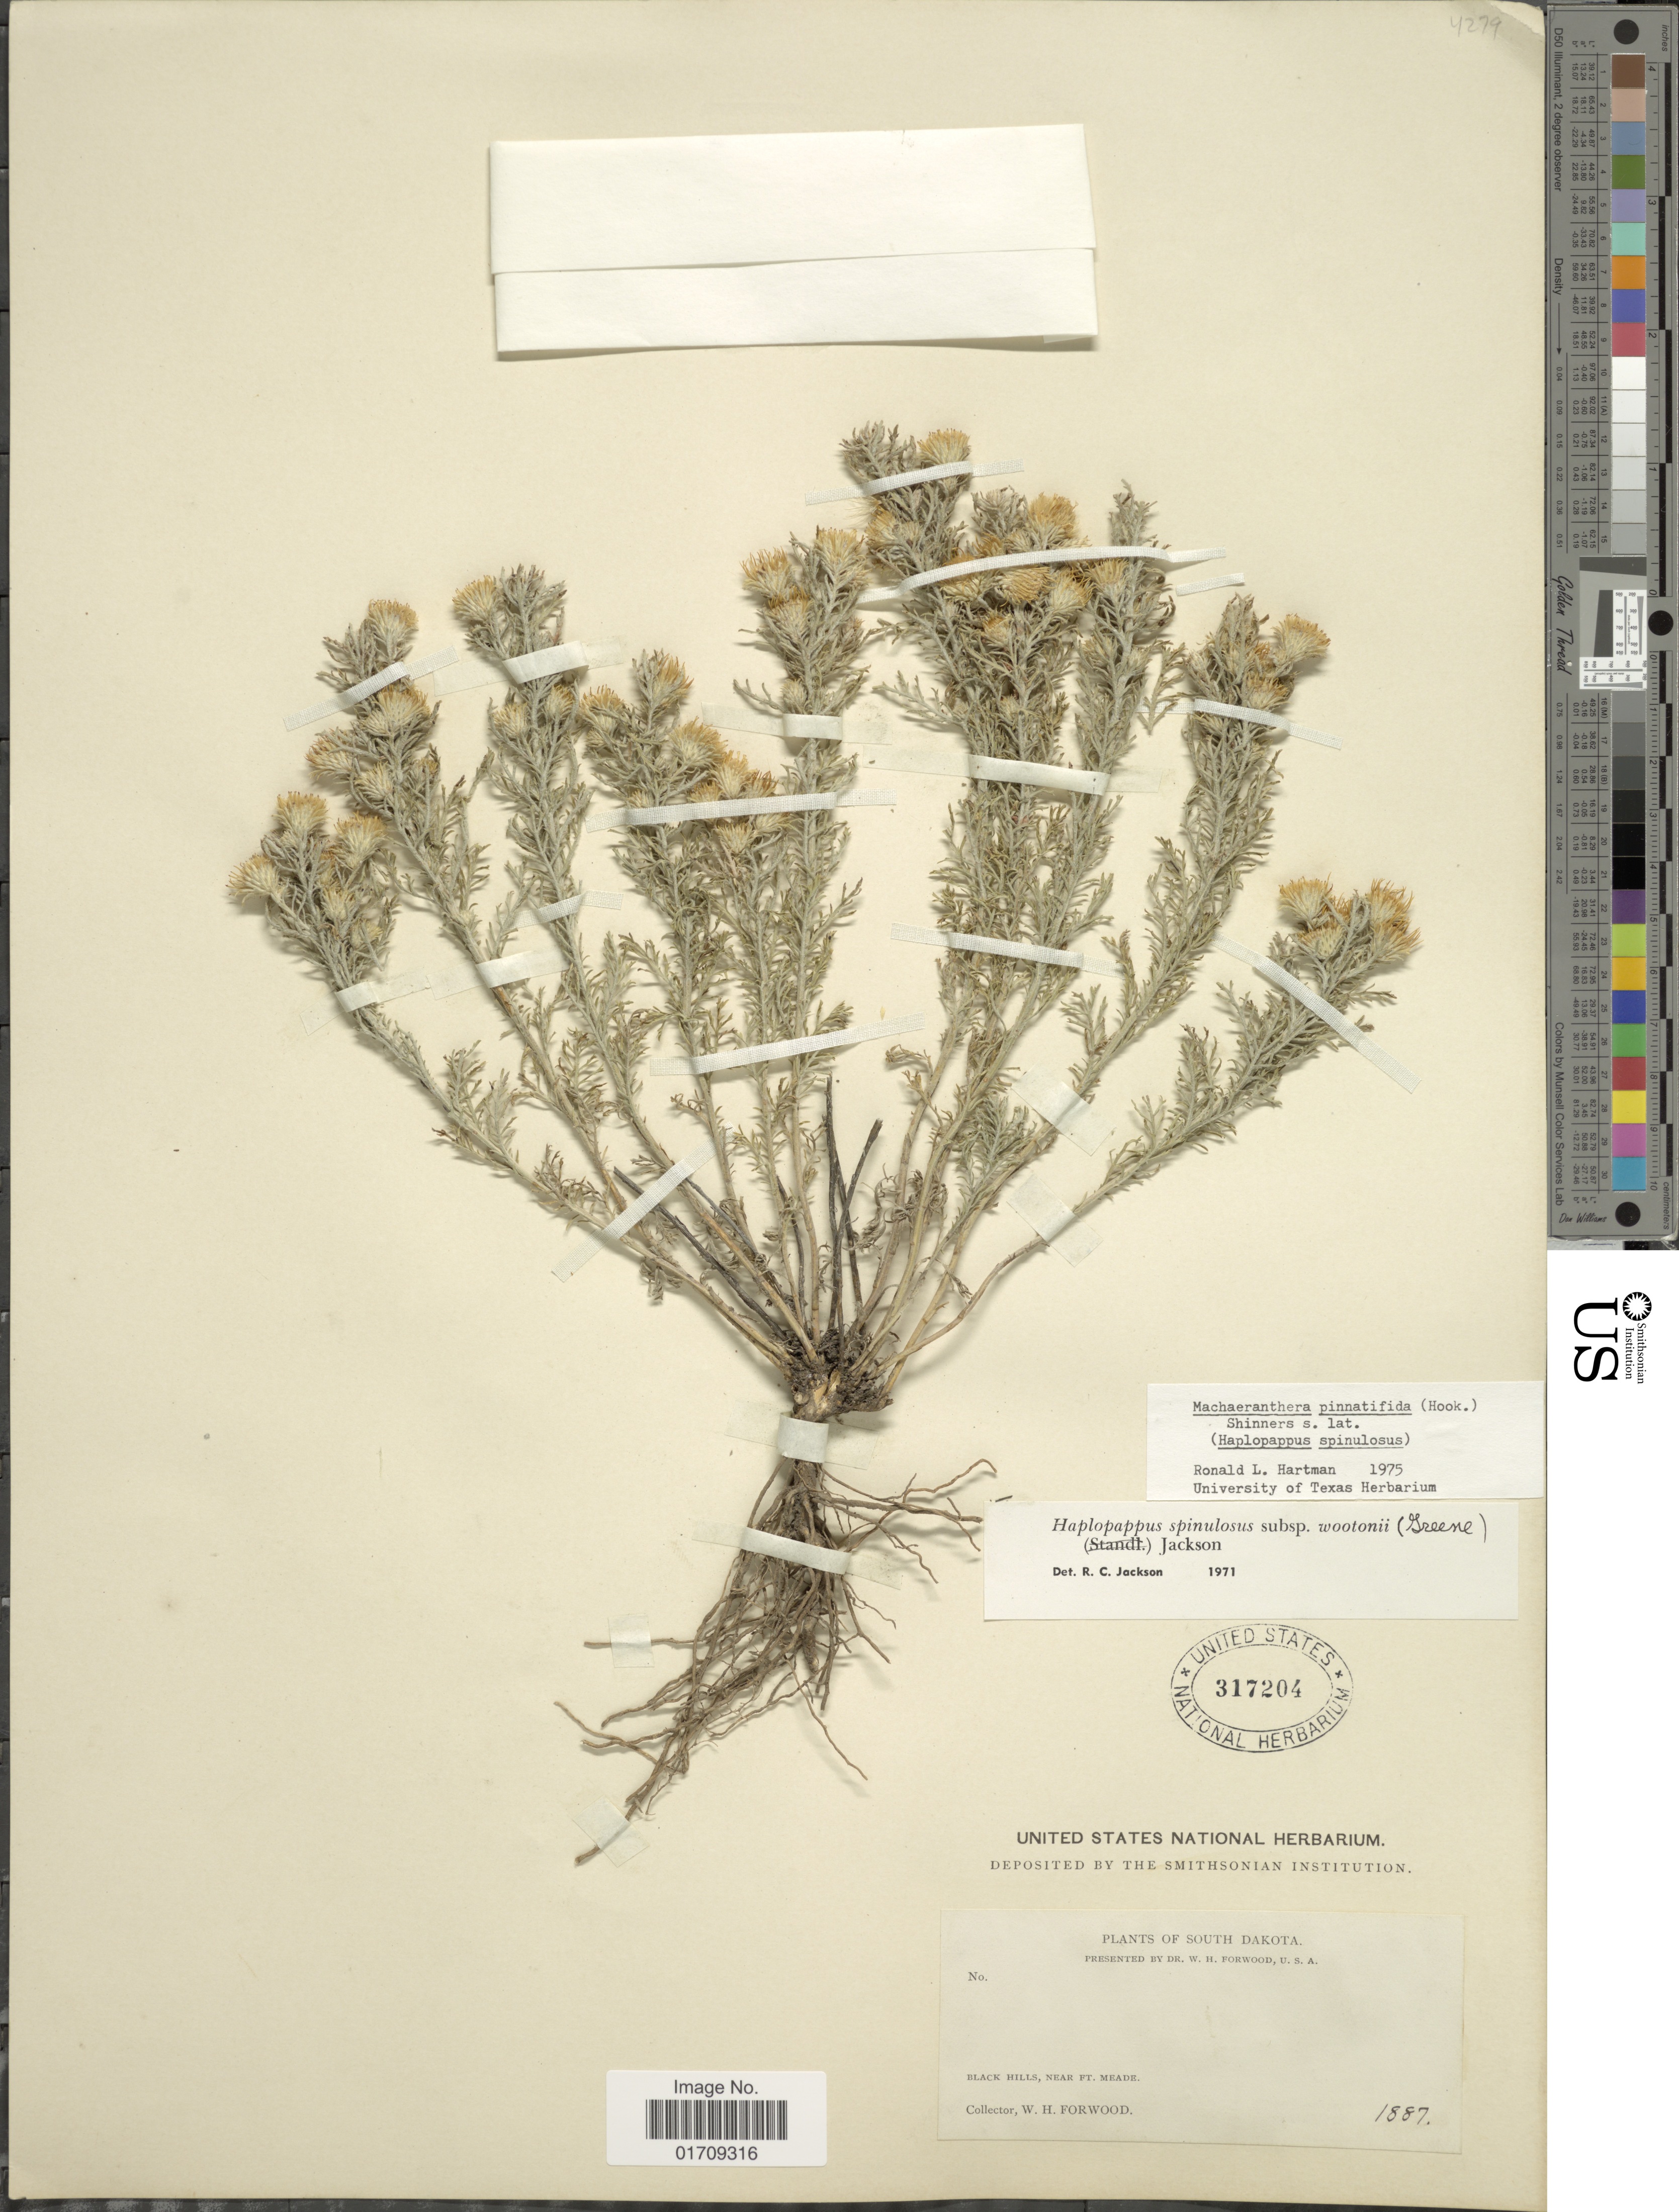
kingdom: Plantae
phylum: Tracheophyta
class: Magnoliopsida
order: Asterales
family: Asteraceae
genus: Machaeranthera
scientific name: Machaeranthera pinnatifida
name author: (Hook.) Shinners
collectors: W. Forwood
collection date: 1887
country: United States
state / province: South Dakota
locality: Black Hills, near Ft. Meade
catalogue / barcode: US 317204